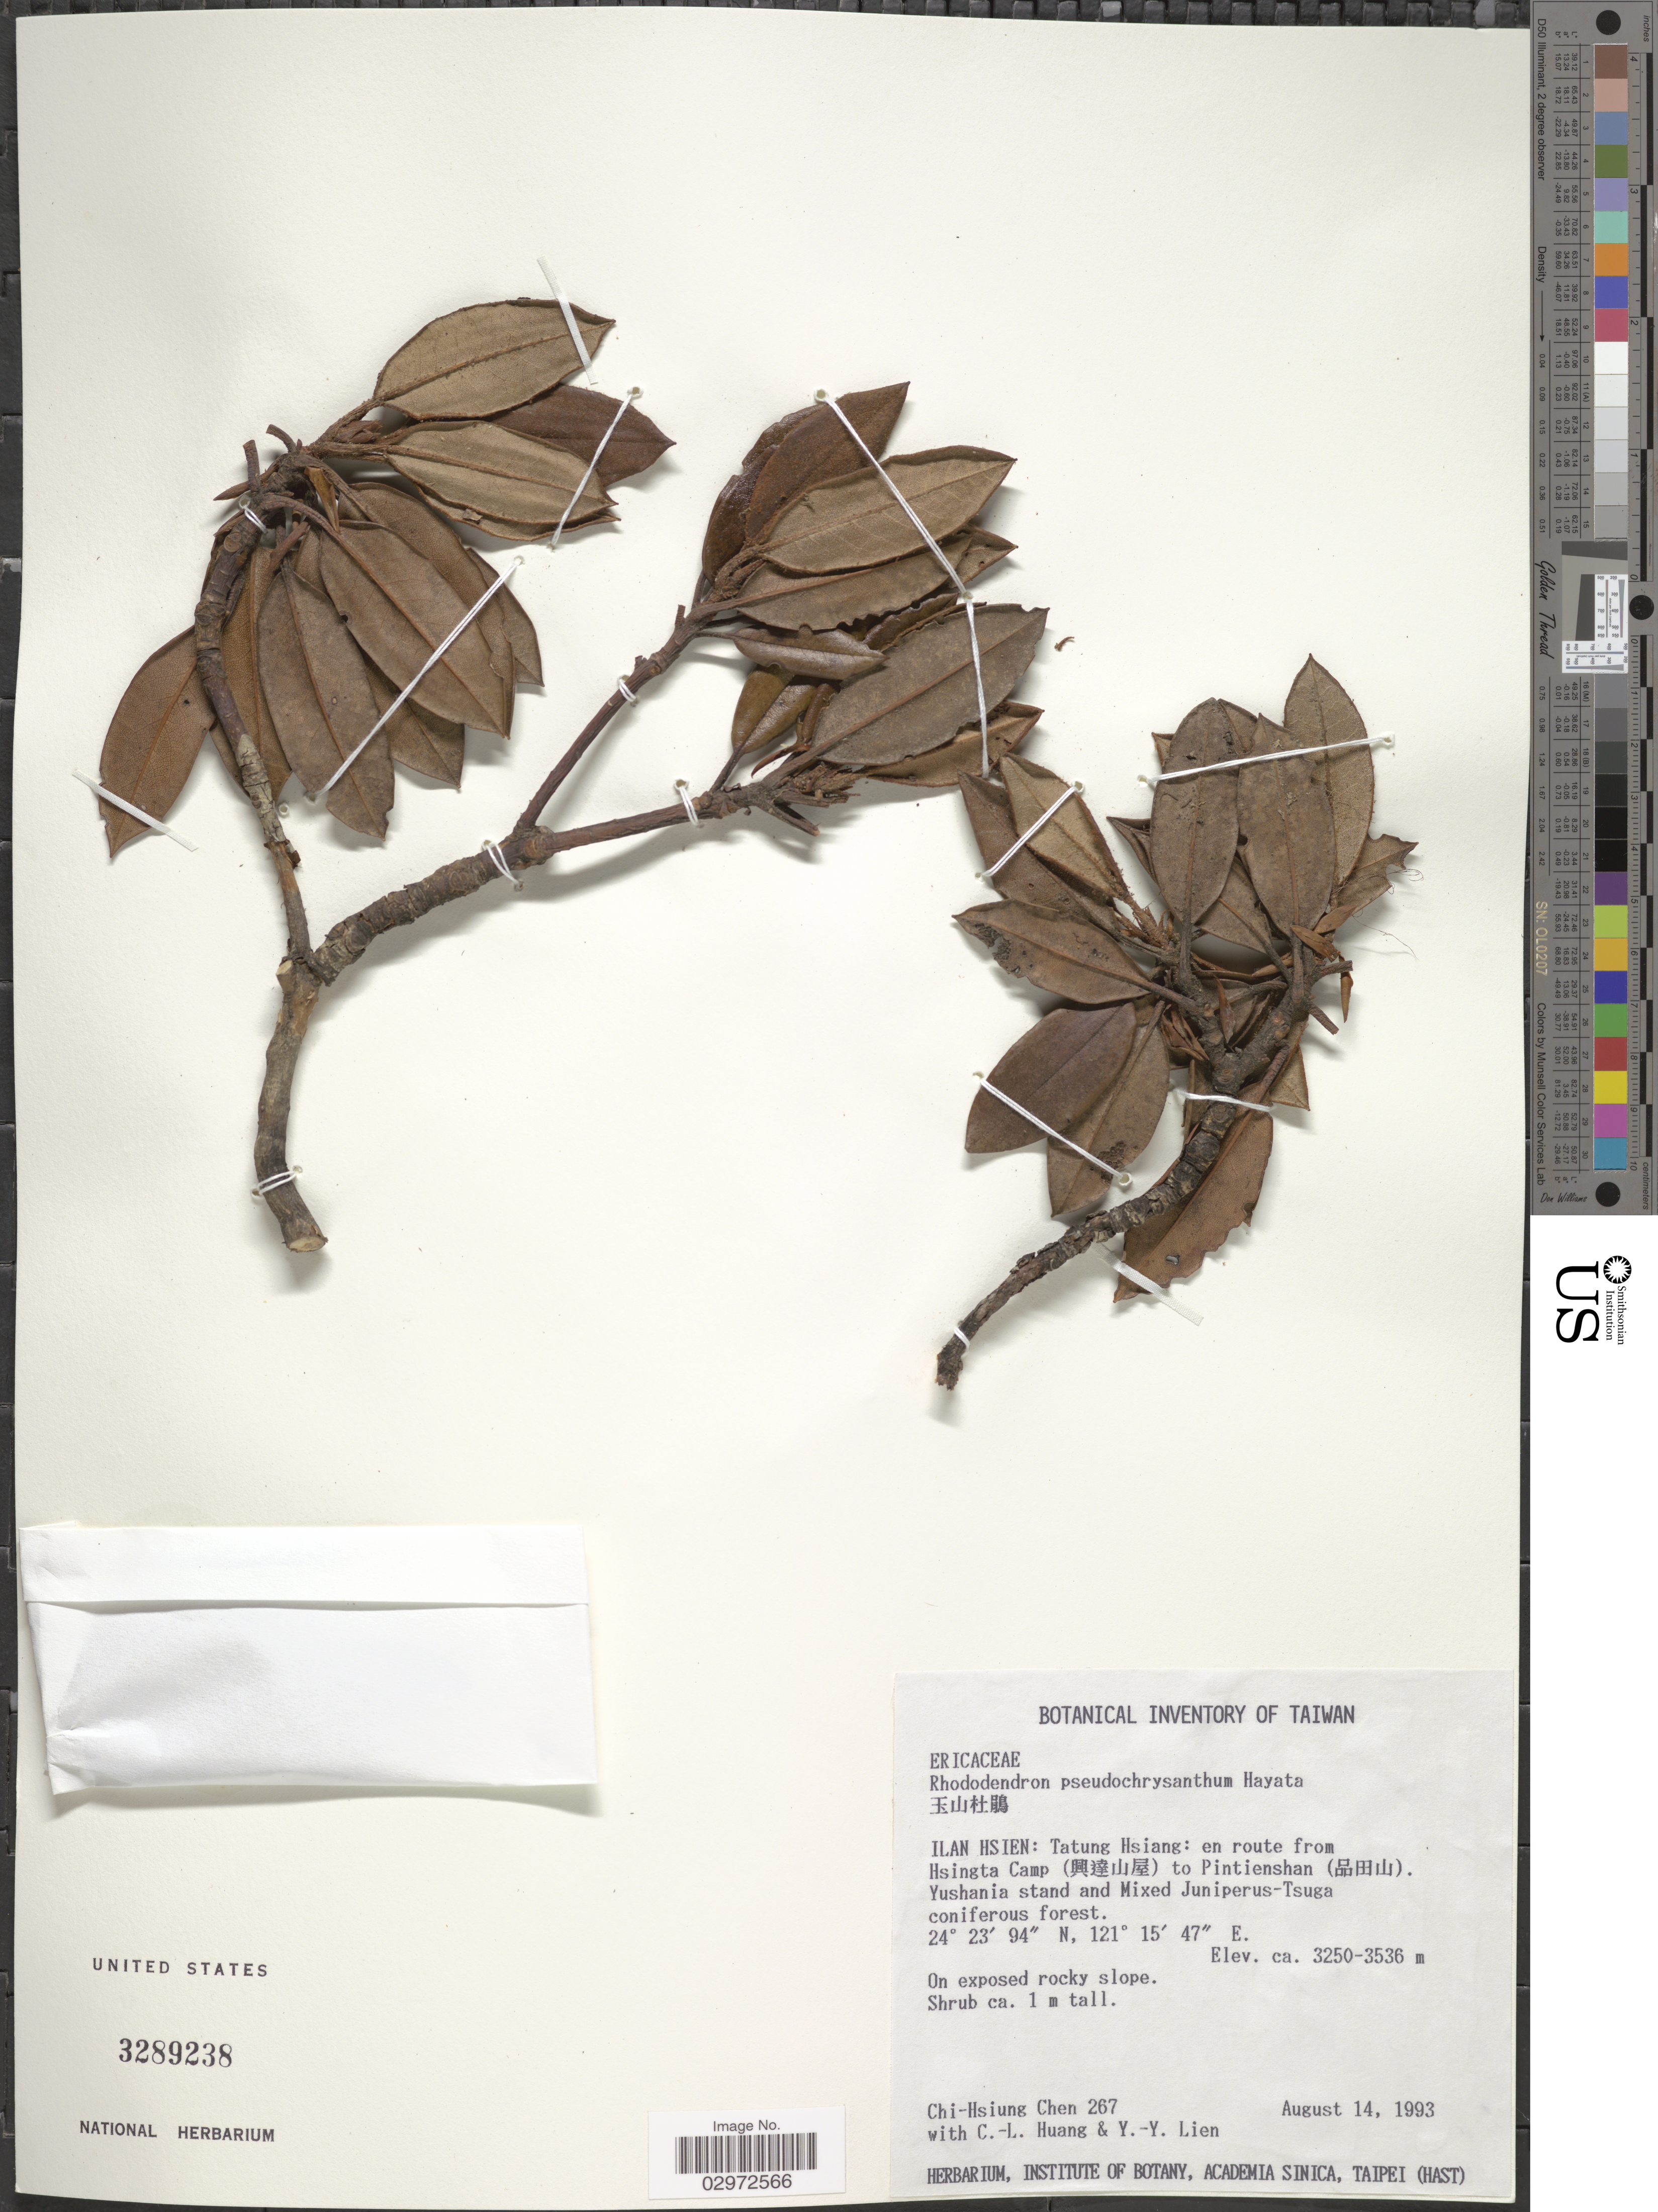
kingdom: Plantae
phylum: Tracheophyta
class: Magnoliopsida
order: Ericales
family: Ericaceae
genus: Rhododendron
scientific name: Rhododendron pseudochrysanthum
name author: Hayata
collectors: C.-H. Chen, C.-L. Huang & Y. Y. Lien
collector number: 267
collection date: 1993-08-14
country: Taiwan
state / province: Ilan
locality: Ilan Hsien: Tatung Hsiang: en route from Hsingta Camp to Pintienshan.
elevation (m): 3250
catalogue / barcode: US 3289238